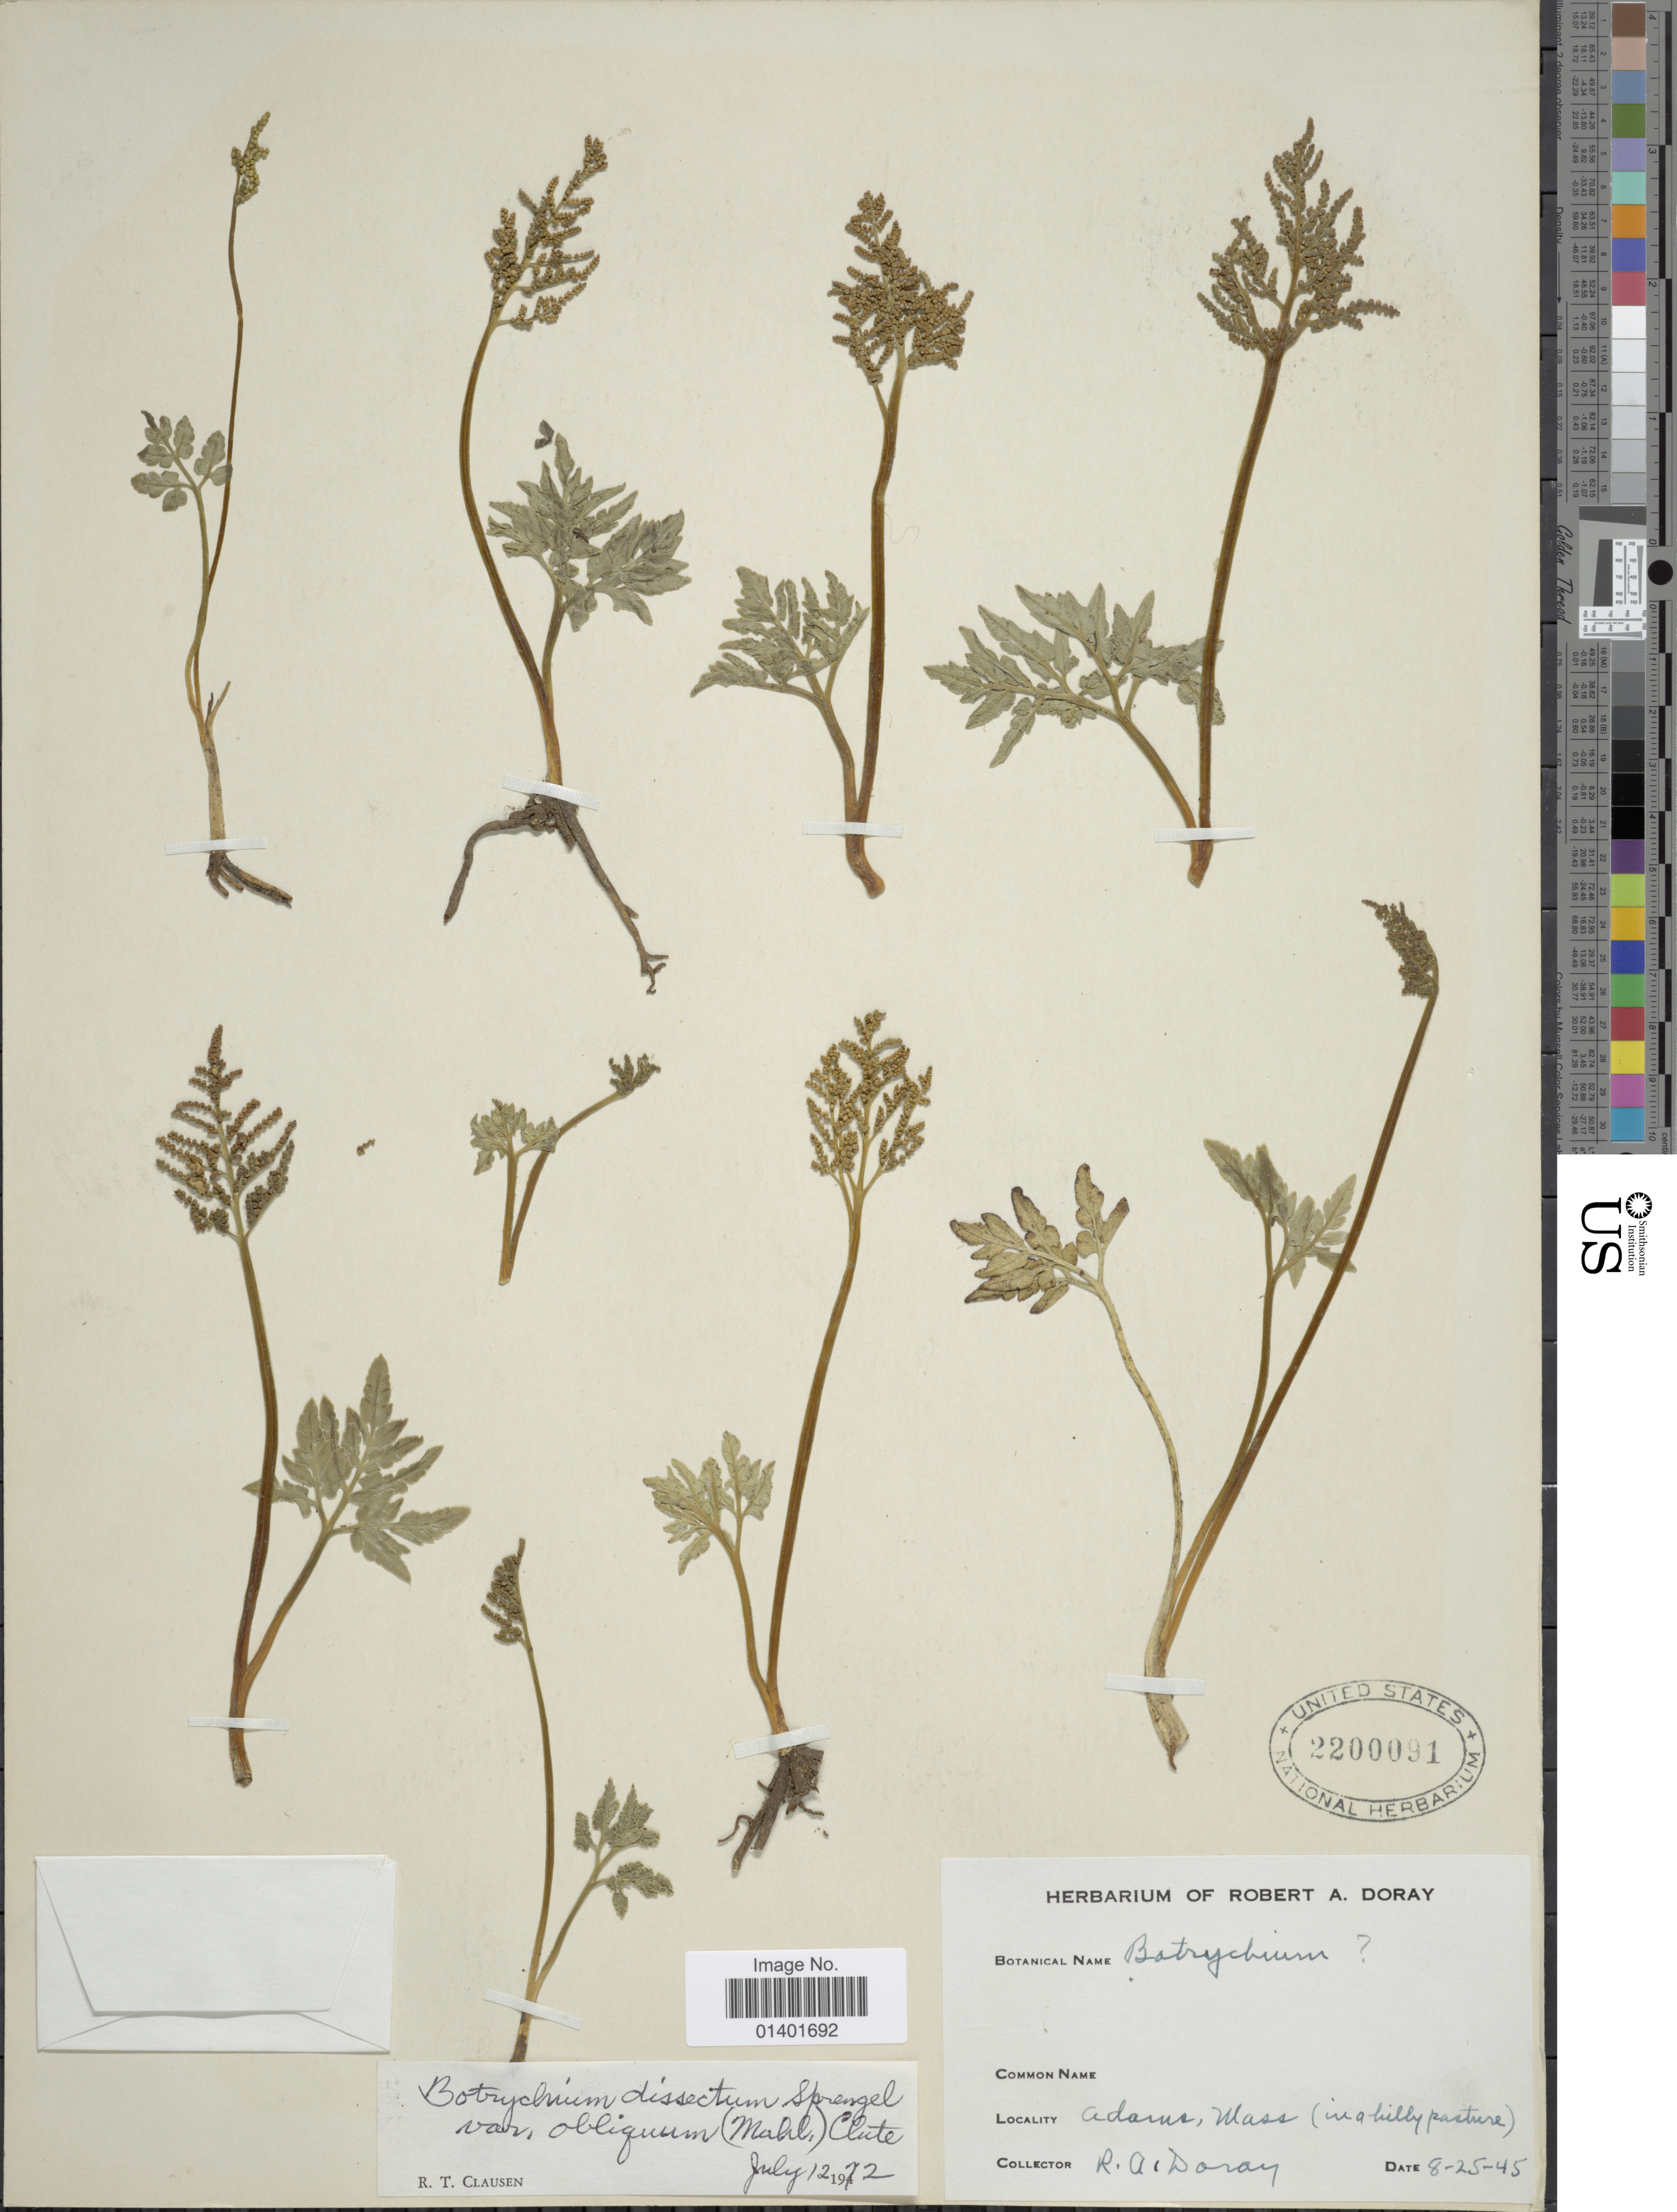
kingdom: Plantae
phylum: Tracheophyta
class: Polypodiopsida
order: Ophioglossales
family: Ophioglossaceae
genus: Botrychium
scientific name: Botrychium dissectum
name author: Spreng.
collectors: R. Doray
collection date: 1945-08-25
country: United States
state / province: Massachusetts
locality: Adams.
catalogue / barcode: US 2200091